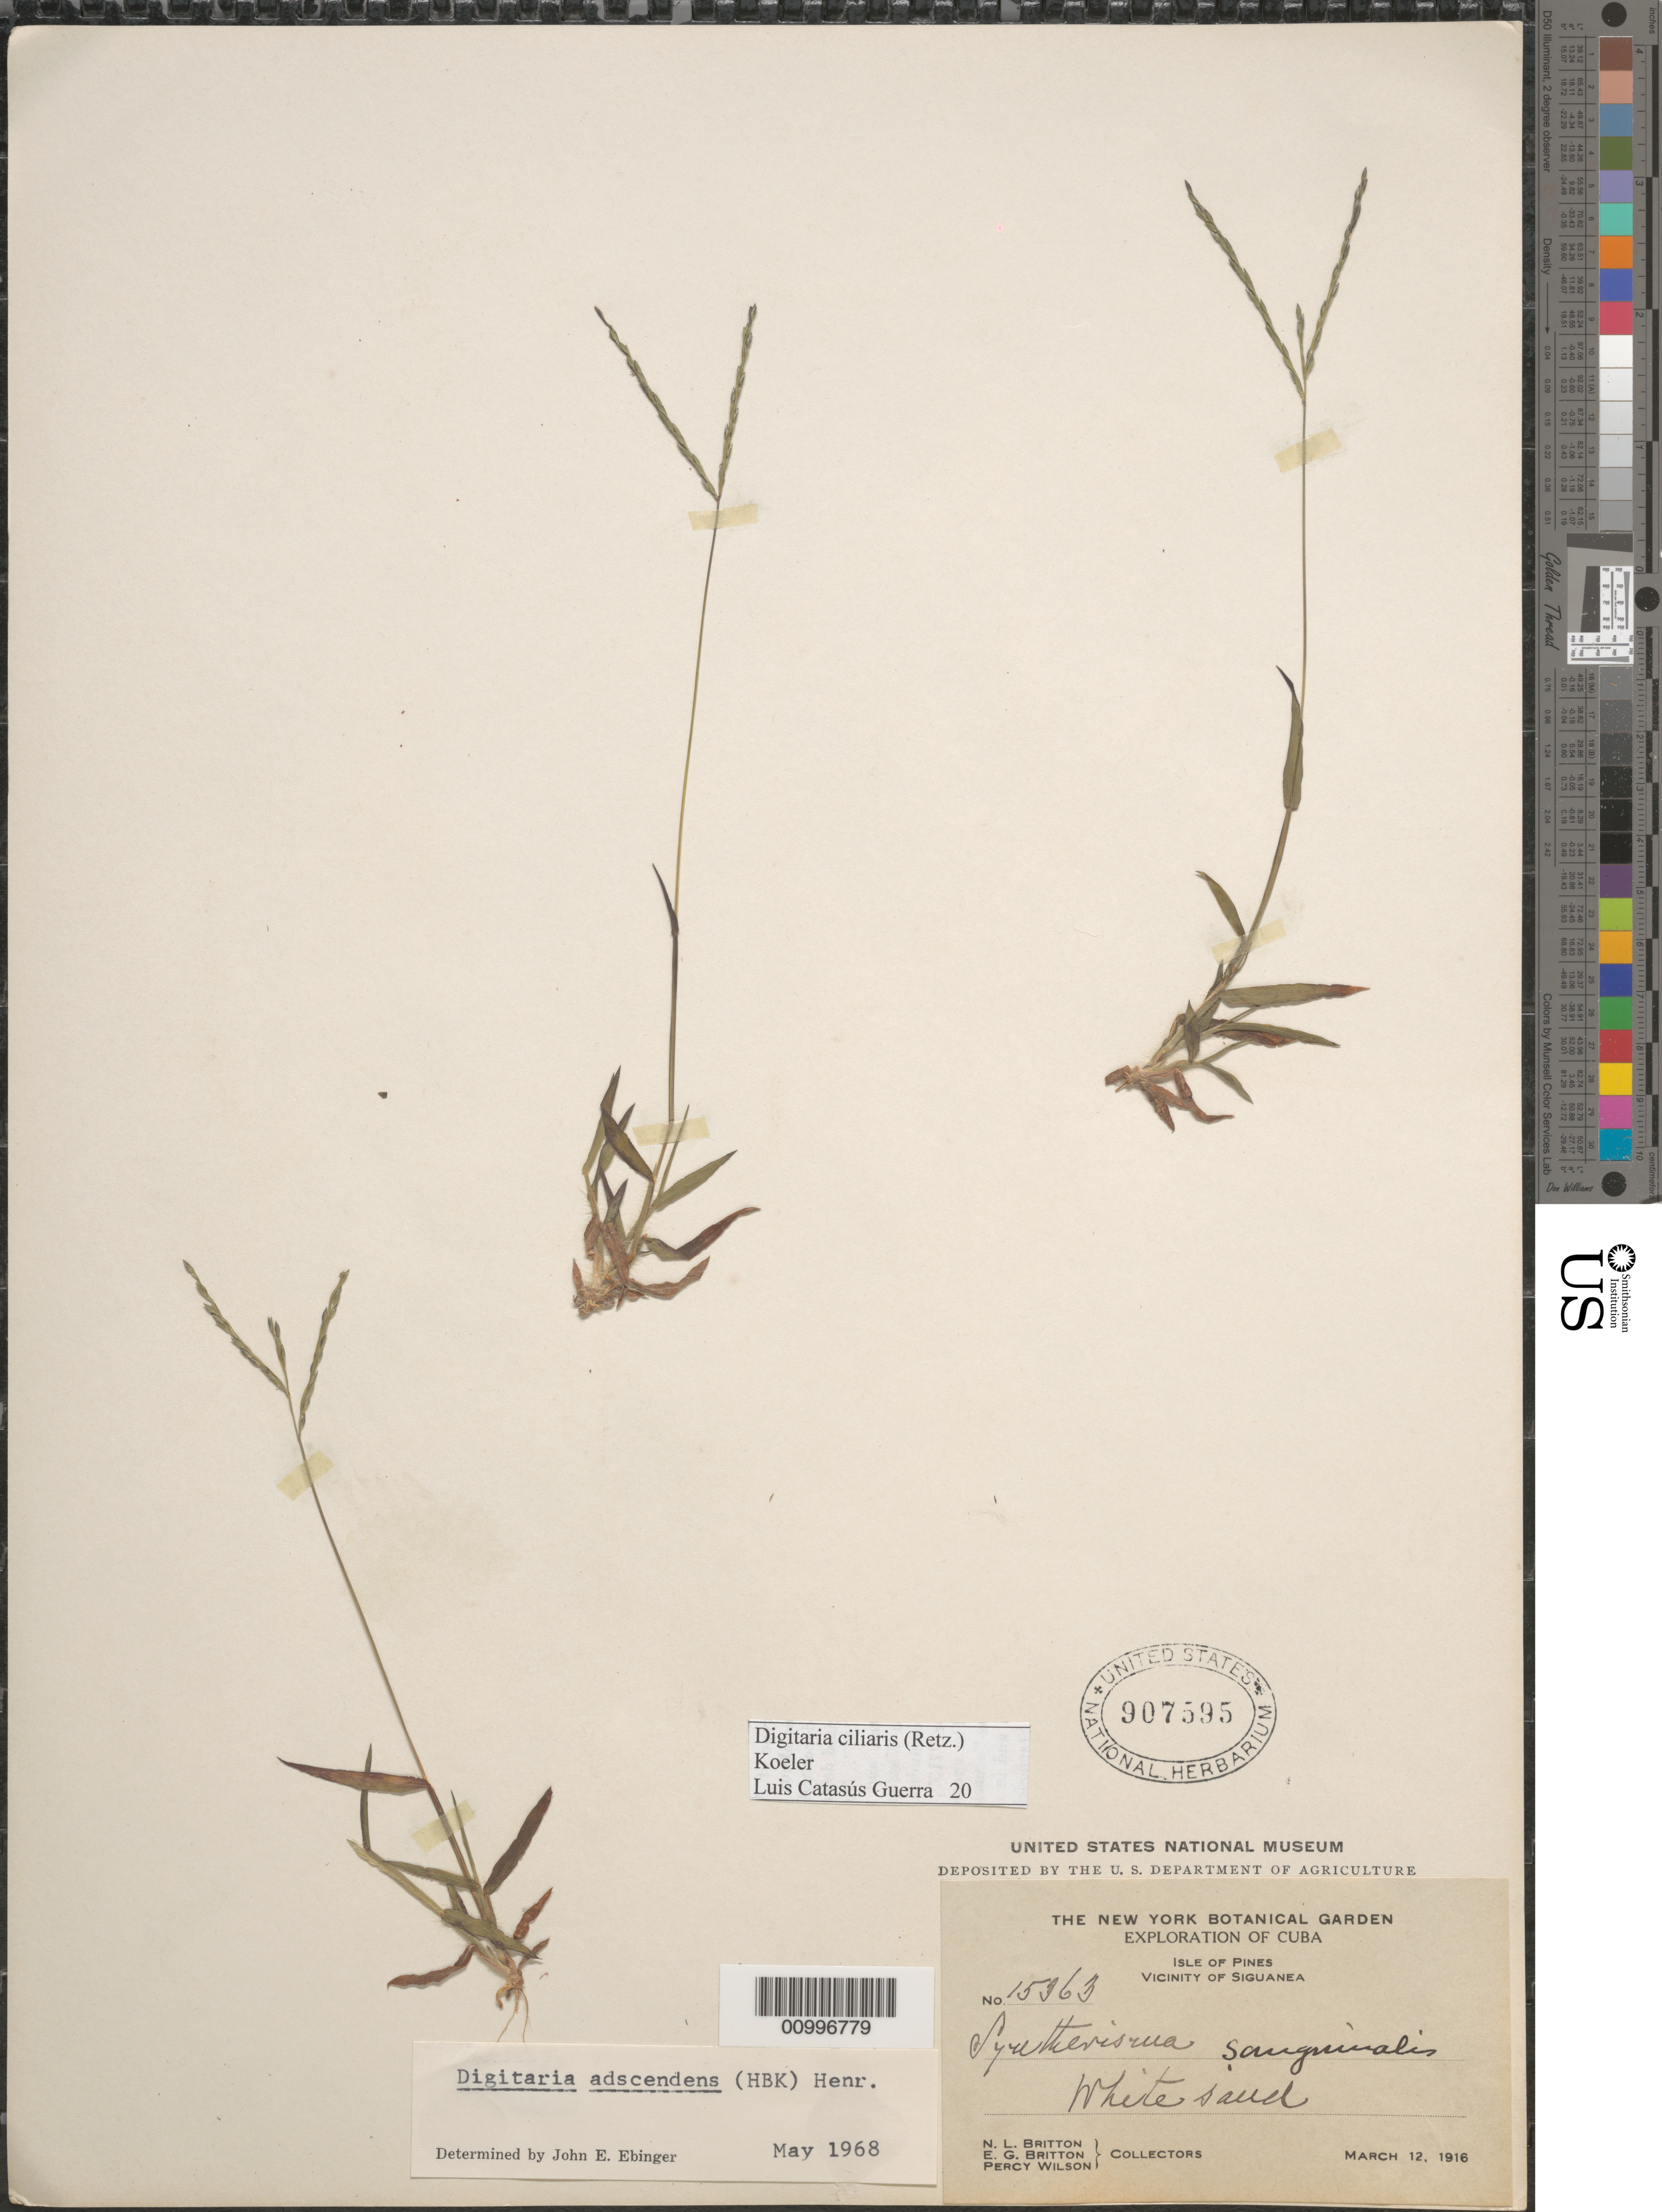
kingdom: Plantae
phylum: Tracheophyta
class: Liliopsida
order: Poales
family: Poaceae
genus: Digitaria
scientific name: Digitaria ciliaris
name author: (Retz.) Koeler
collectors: N. Britton, E. G. Britton & P. Wilson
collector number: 15363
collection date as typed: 12 Mar 1916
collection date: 1916-03-12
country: Cuba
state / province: Isla de la Juventud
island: Isla de la Juventud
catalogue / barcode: US 907595